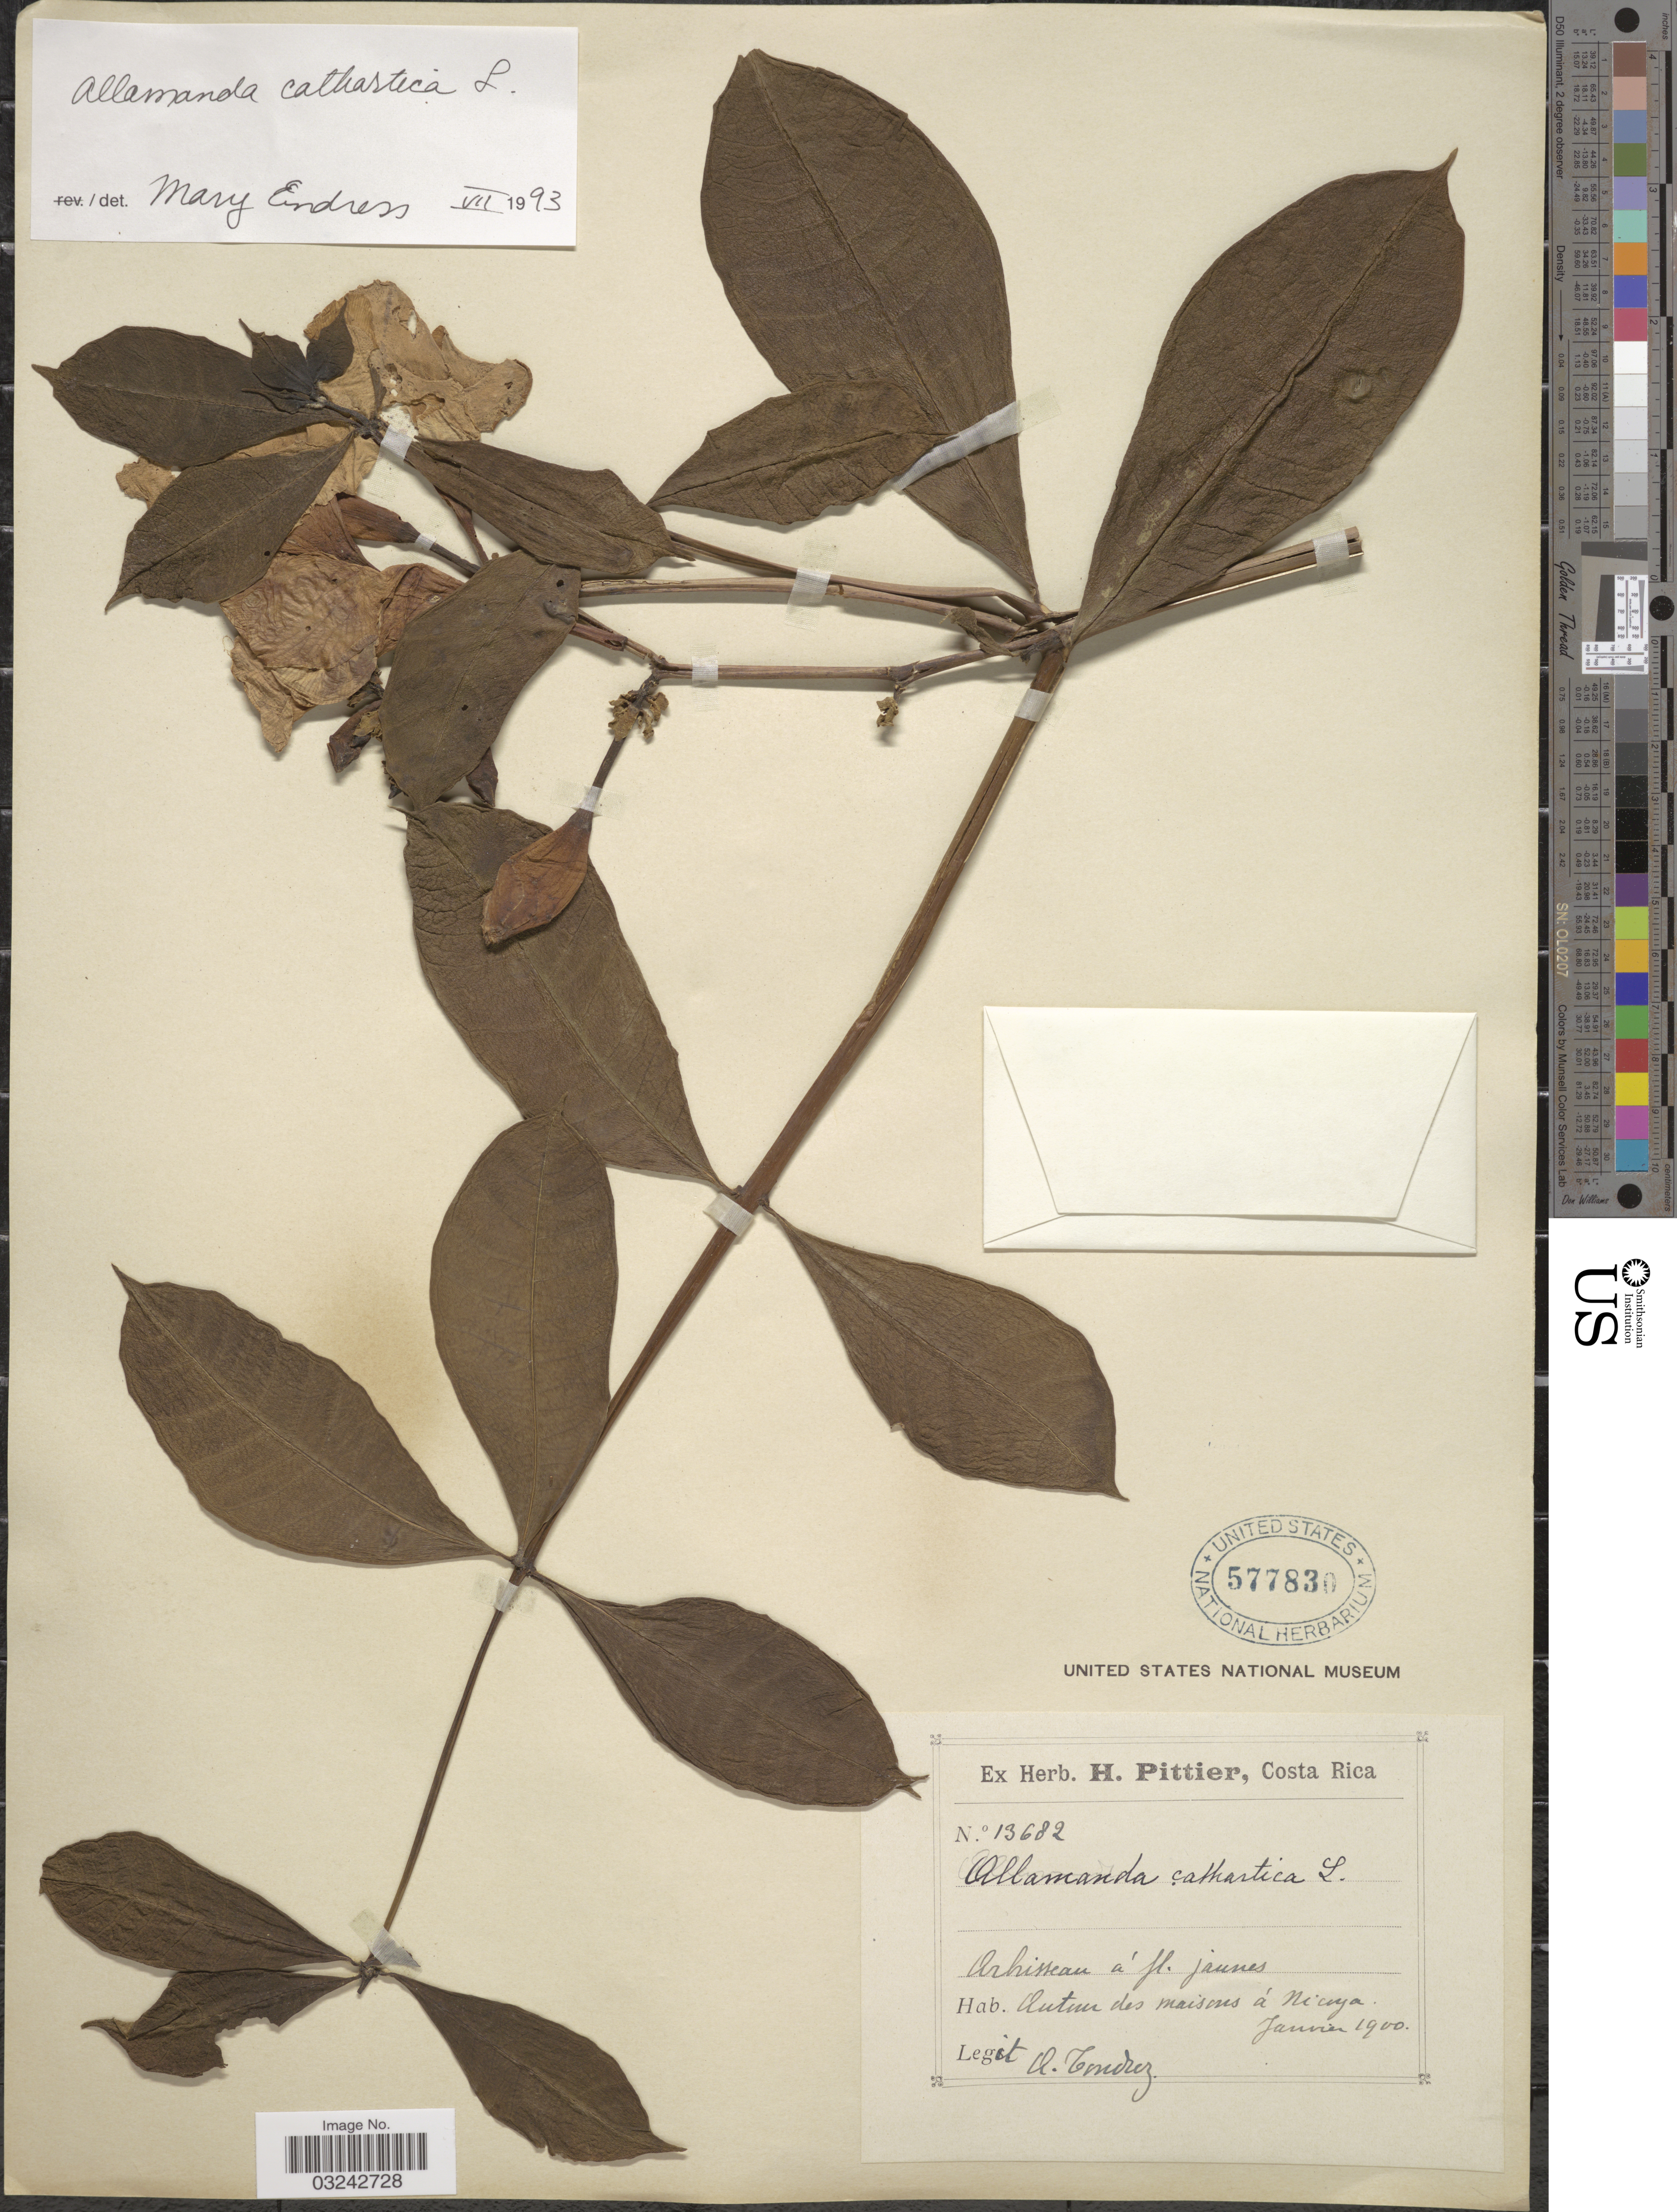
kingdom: Plantae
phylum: Tracheophyta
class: Magnoliopsida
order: Gentianales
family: Apocynaceae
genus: Allamanda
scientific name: Allamanda cathartica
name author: L.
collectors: A. Tonduz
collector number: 13682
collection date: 1900-01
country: Costa Rica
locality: Autum des maisons á Nicaya.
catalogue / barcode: US 577830